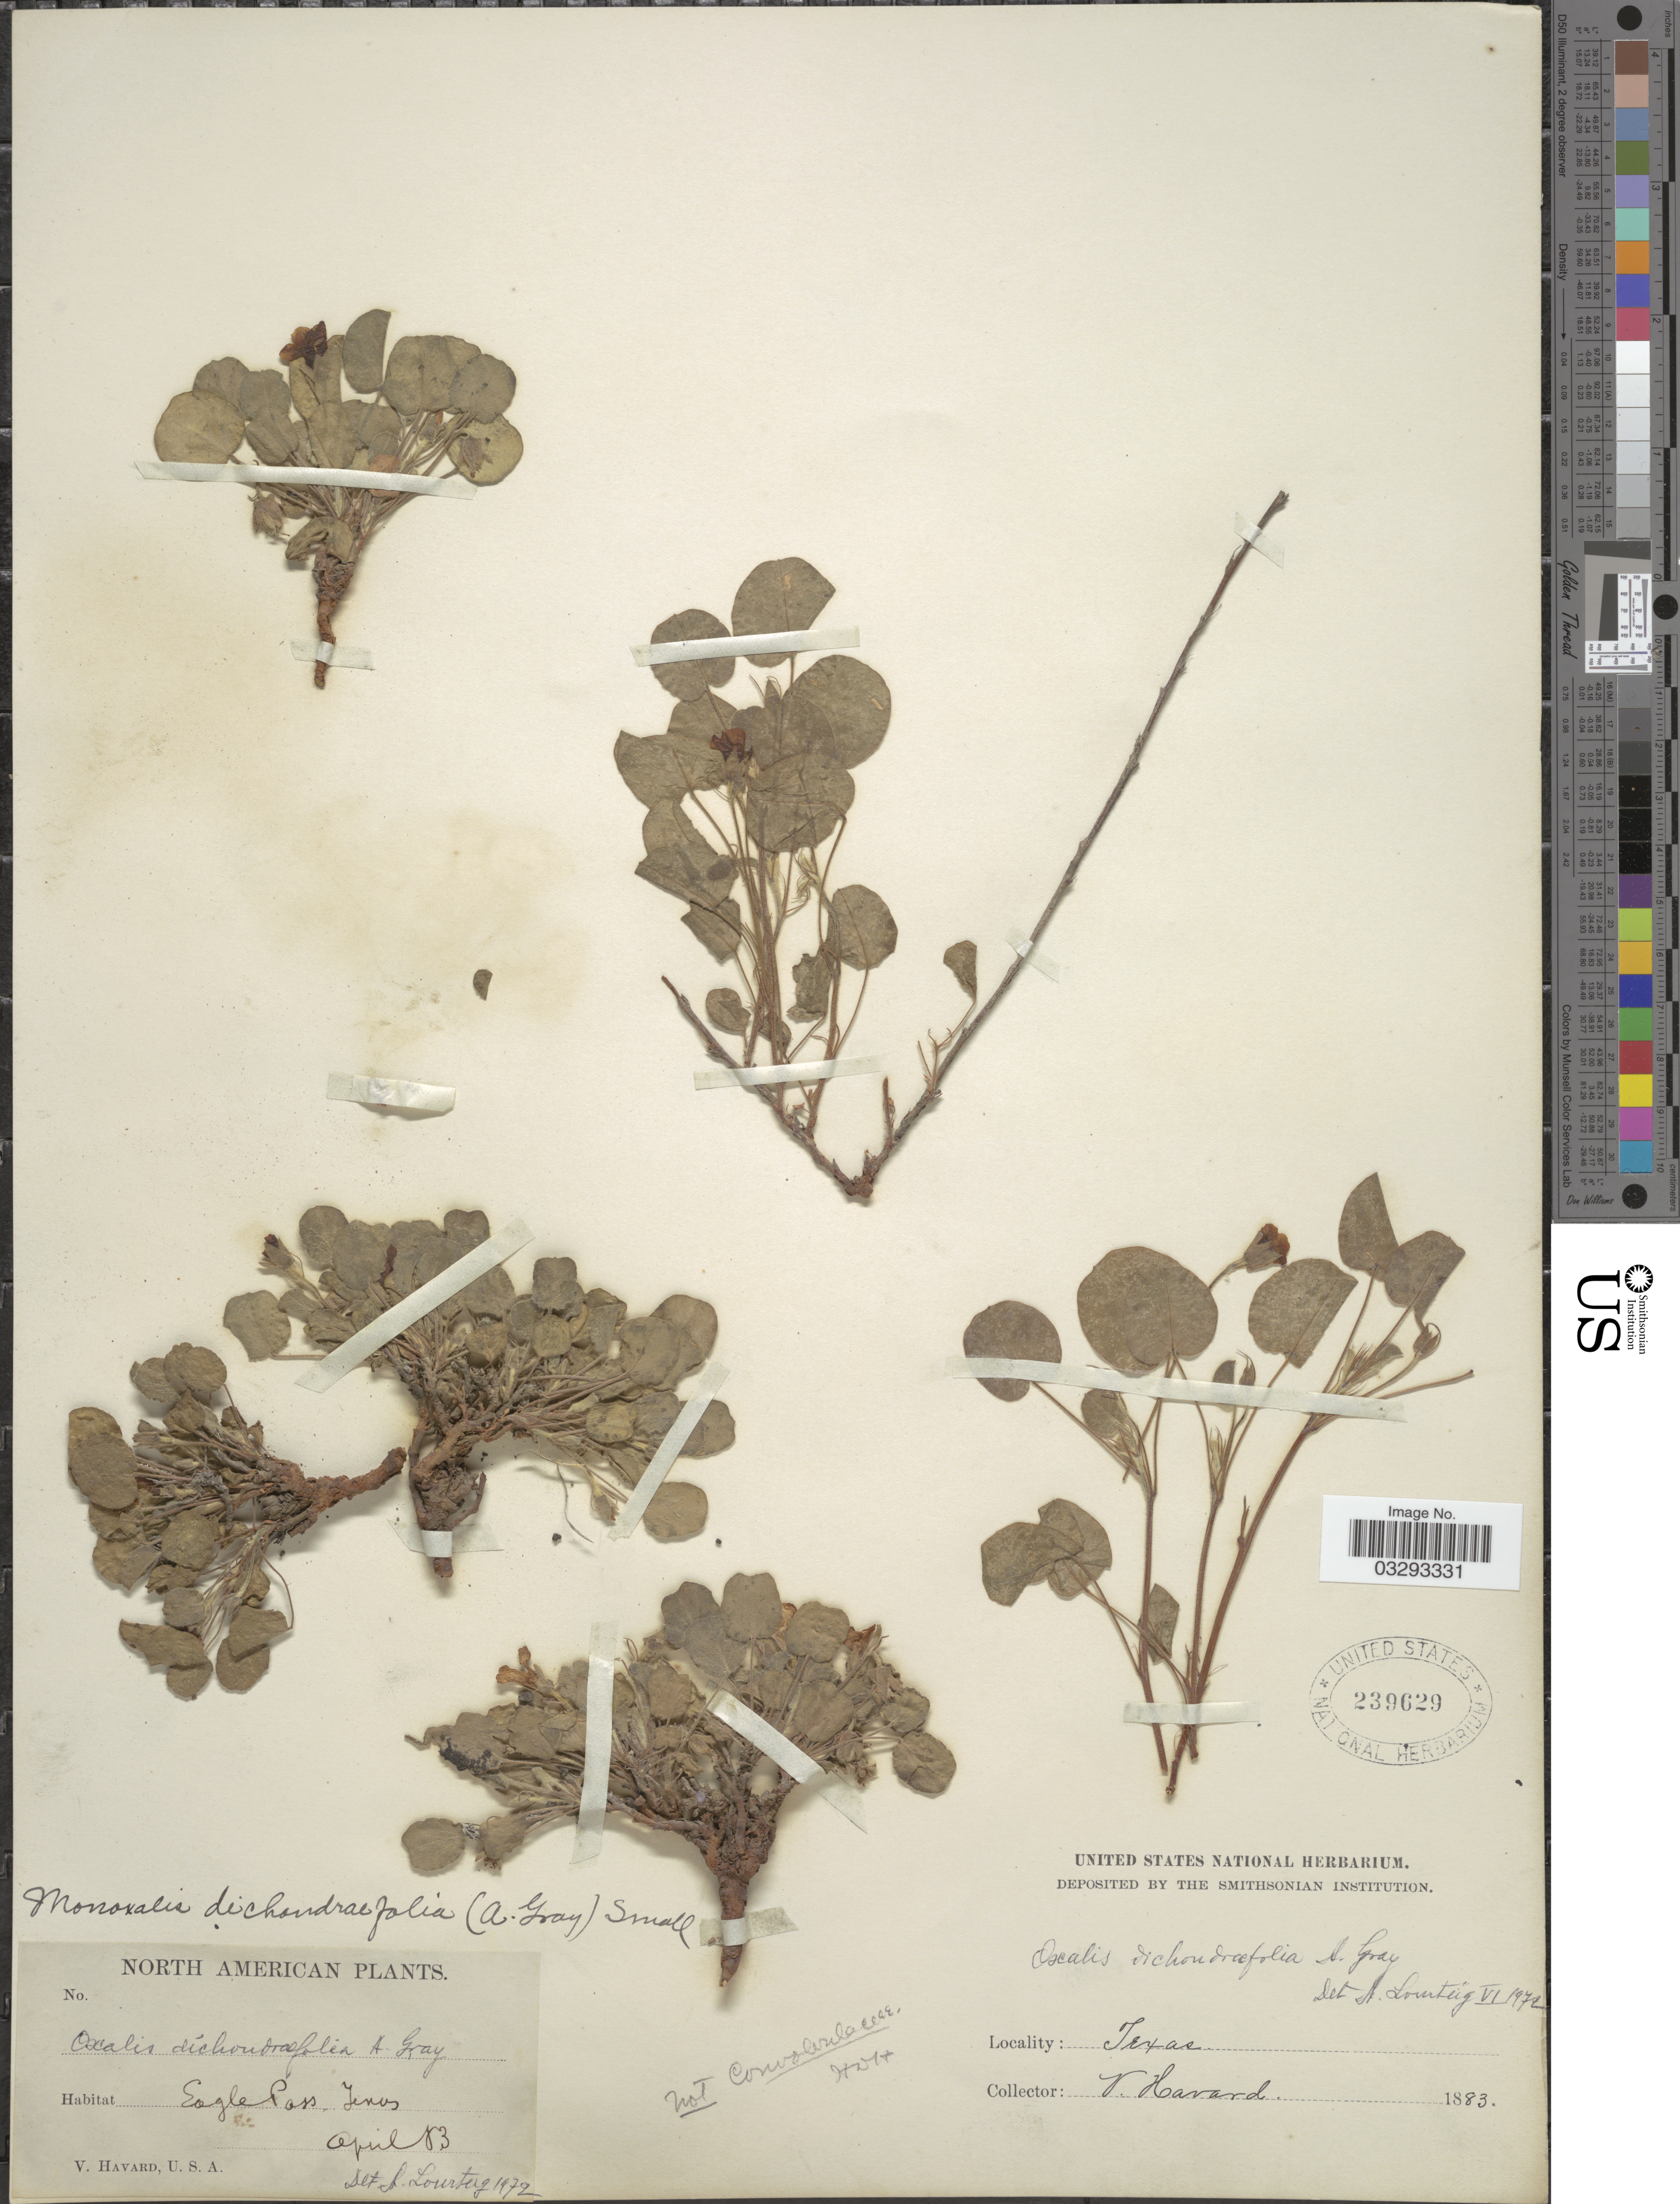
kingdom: Plantae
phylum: Tracheophyta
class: Magnoliopsida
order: Oxalidales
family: Oxalidaceae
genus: Oxalis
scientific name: Oxalis dichondraefolia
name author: A. Gray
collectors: V. Havard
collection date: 1883-04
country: United States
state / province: Texas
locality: Eagle Pass.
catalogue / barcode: US 239629